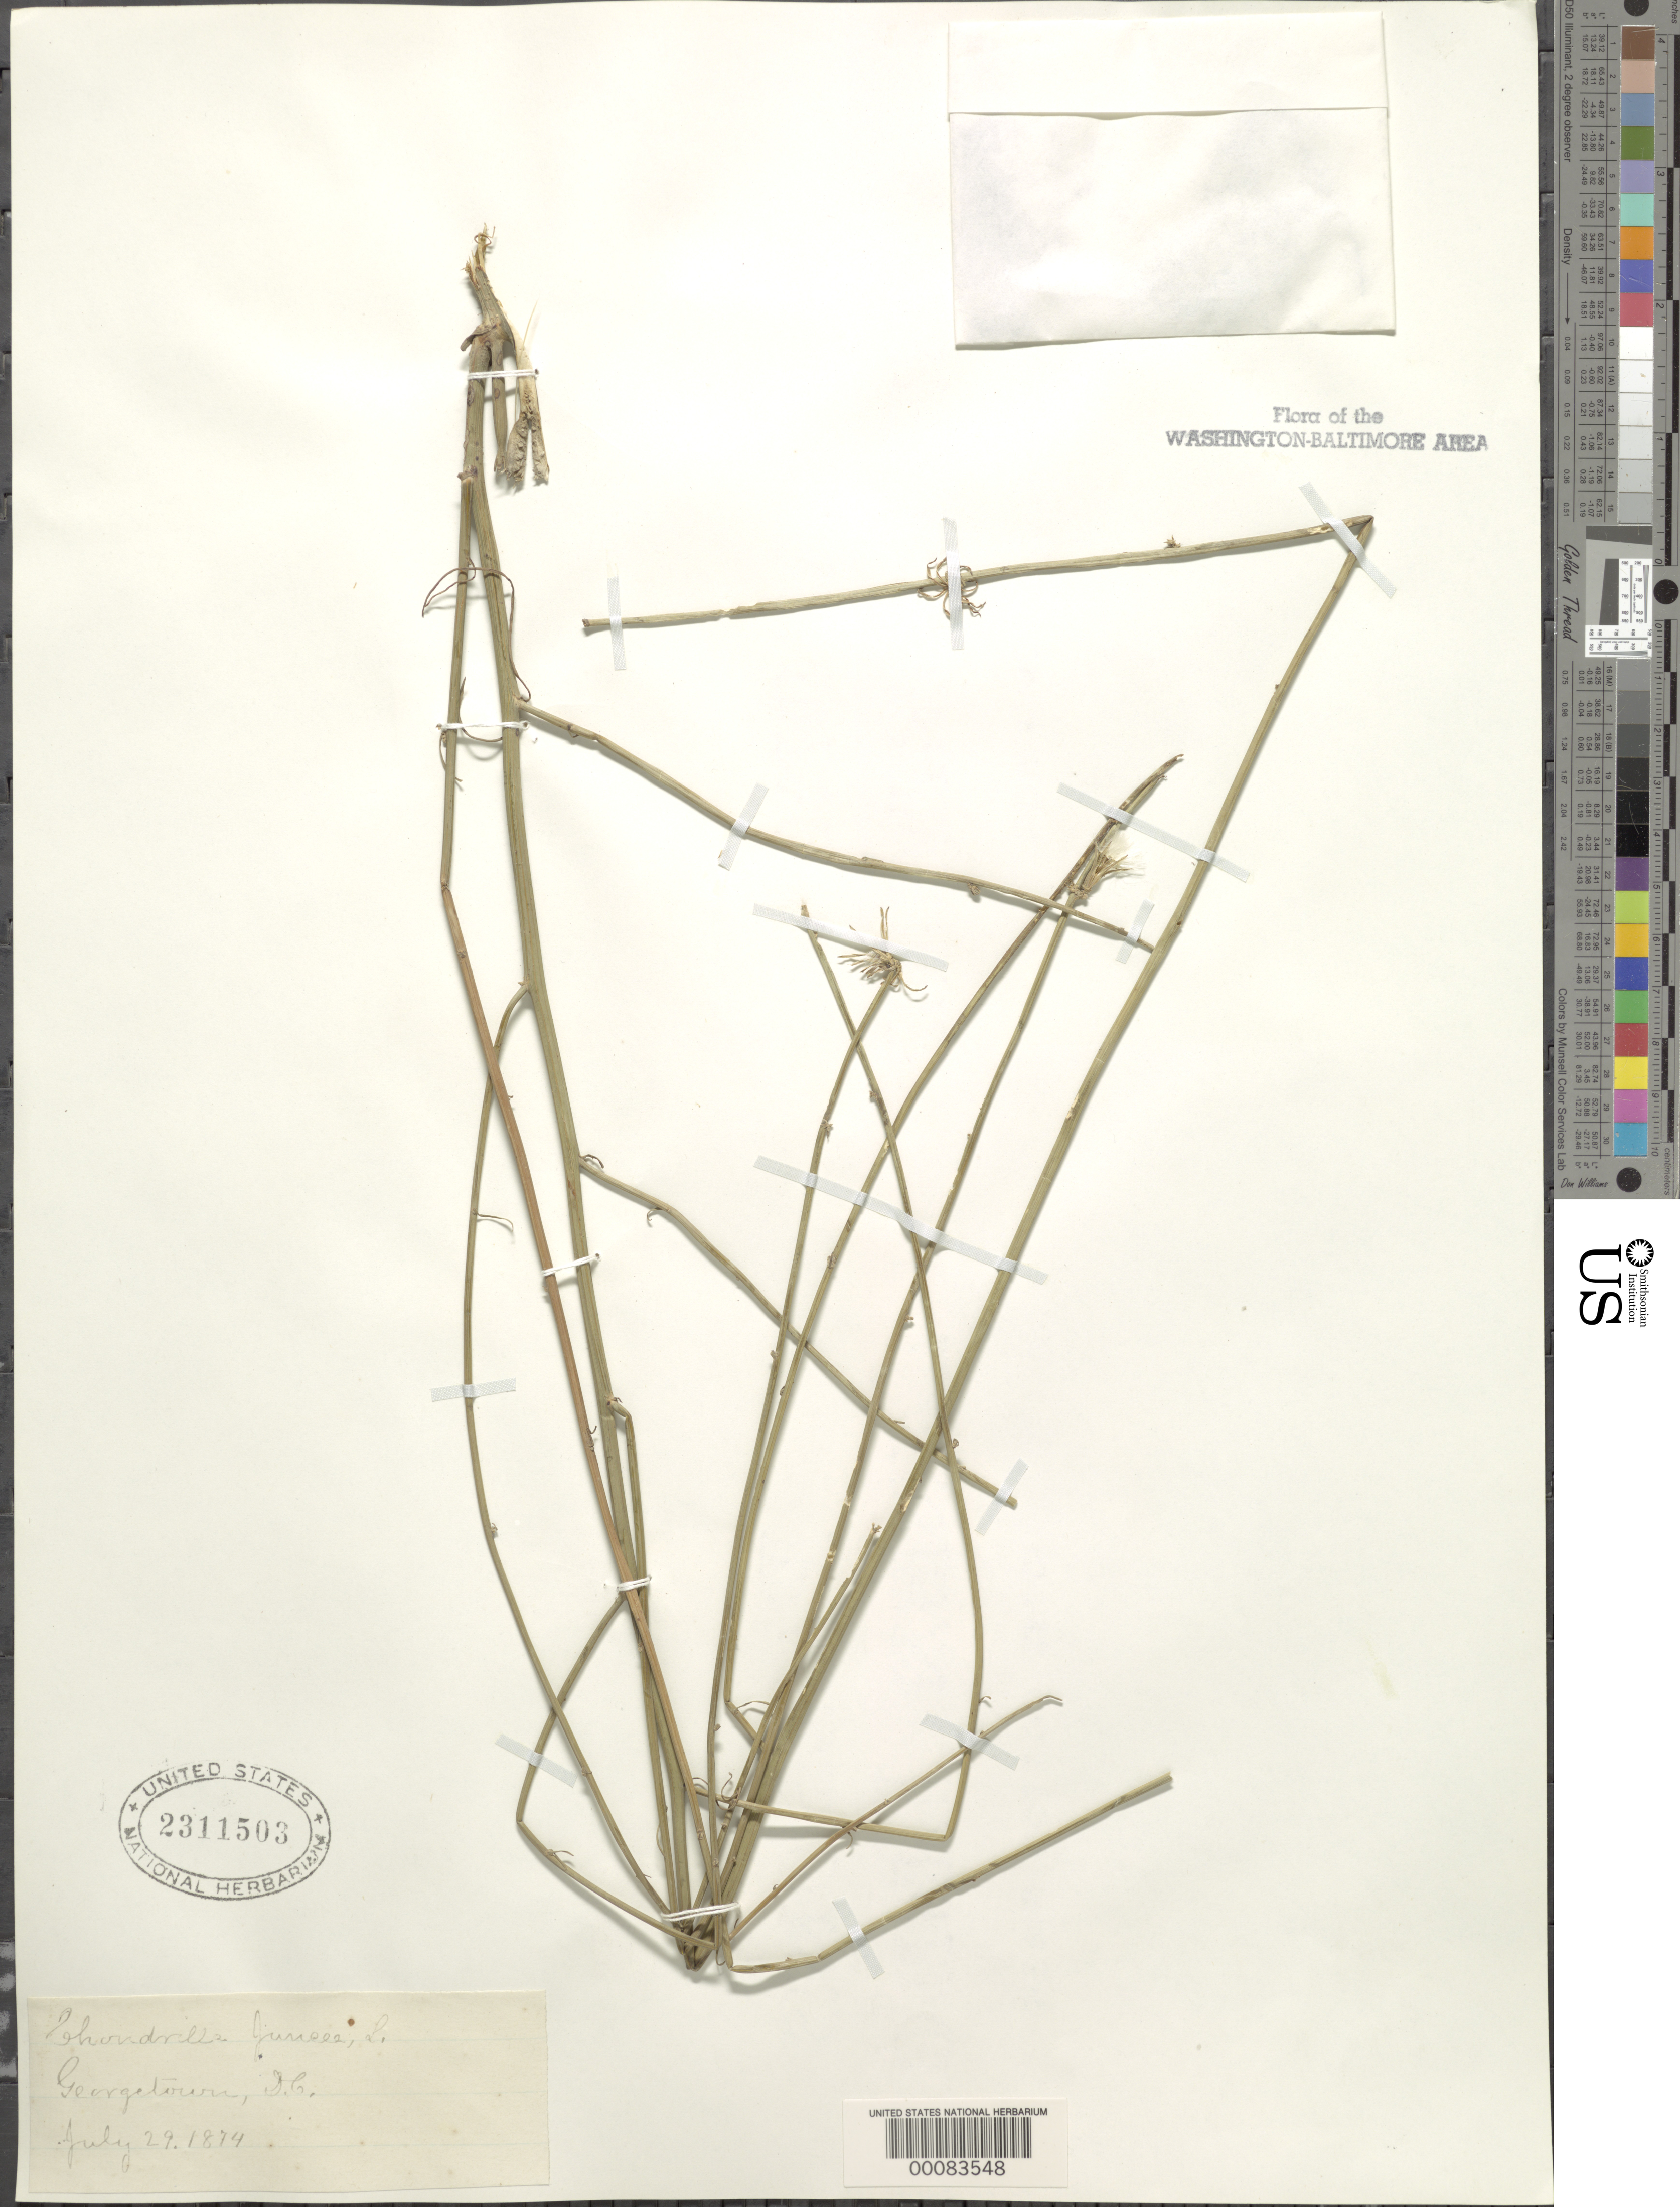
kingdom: Plantae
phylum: Tracheophyta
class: Magnoliopsida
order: Asterales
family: Asteraceae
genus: Chondrilla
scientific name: Chondrilla juncea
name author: L.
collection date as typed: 29 Jul 1874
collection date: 1874-07-29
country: United States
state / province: District of Columbia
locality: Georgetown C. & O. Canal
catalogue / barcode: US 2311503